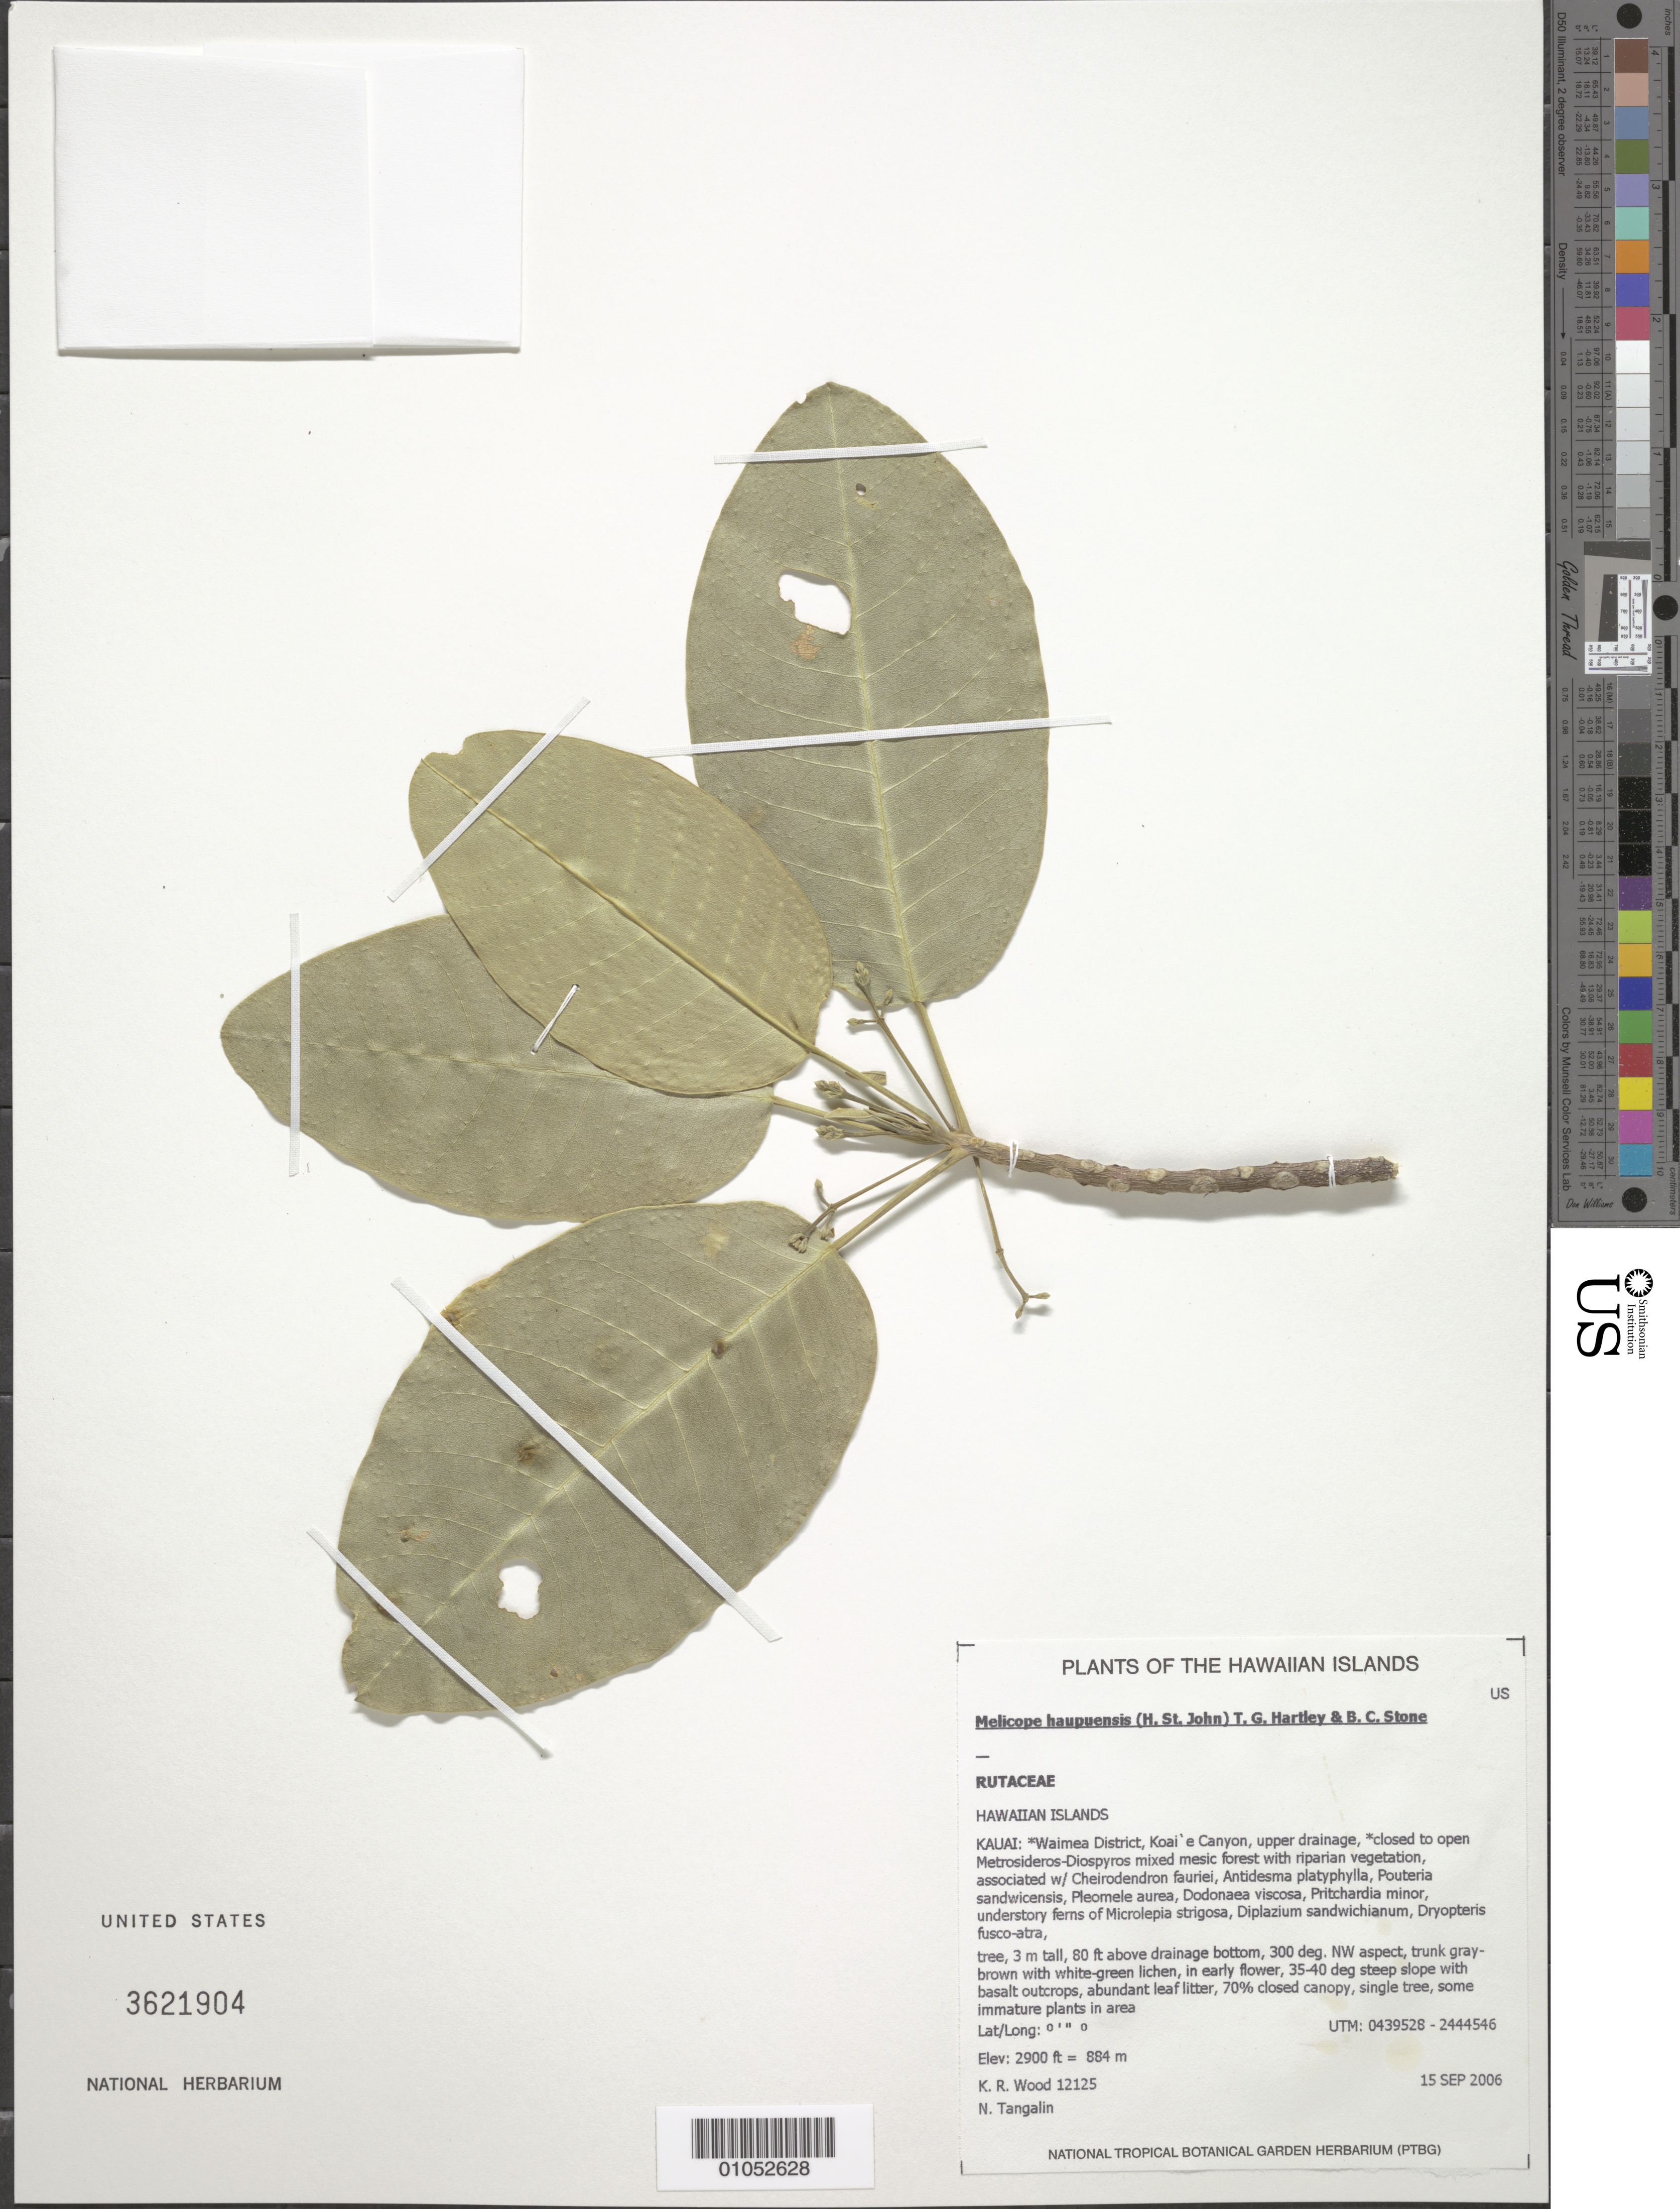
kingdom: Plantae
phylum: Tracheophyta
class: Magnoliopsida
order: Sapindales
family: Rutaceae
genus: Melicope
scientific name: Melicope haupuensis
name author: (H. St. John) T.G. Hartley & B.C. Stone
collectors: K. R. Wood & N. Tangalin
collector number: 12125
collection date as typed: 15 Sep 2006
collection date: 2006-09-15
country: United States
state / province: Hawaii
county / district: Kauai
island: Kaua'i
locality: Waimea District, Koaie Canyon.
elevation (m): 884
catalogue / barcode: US 3621904